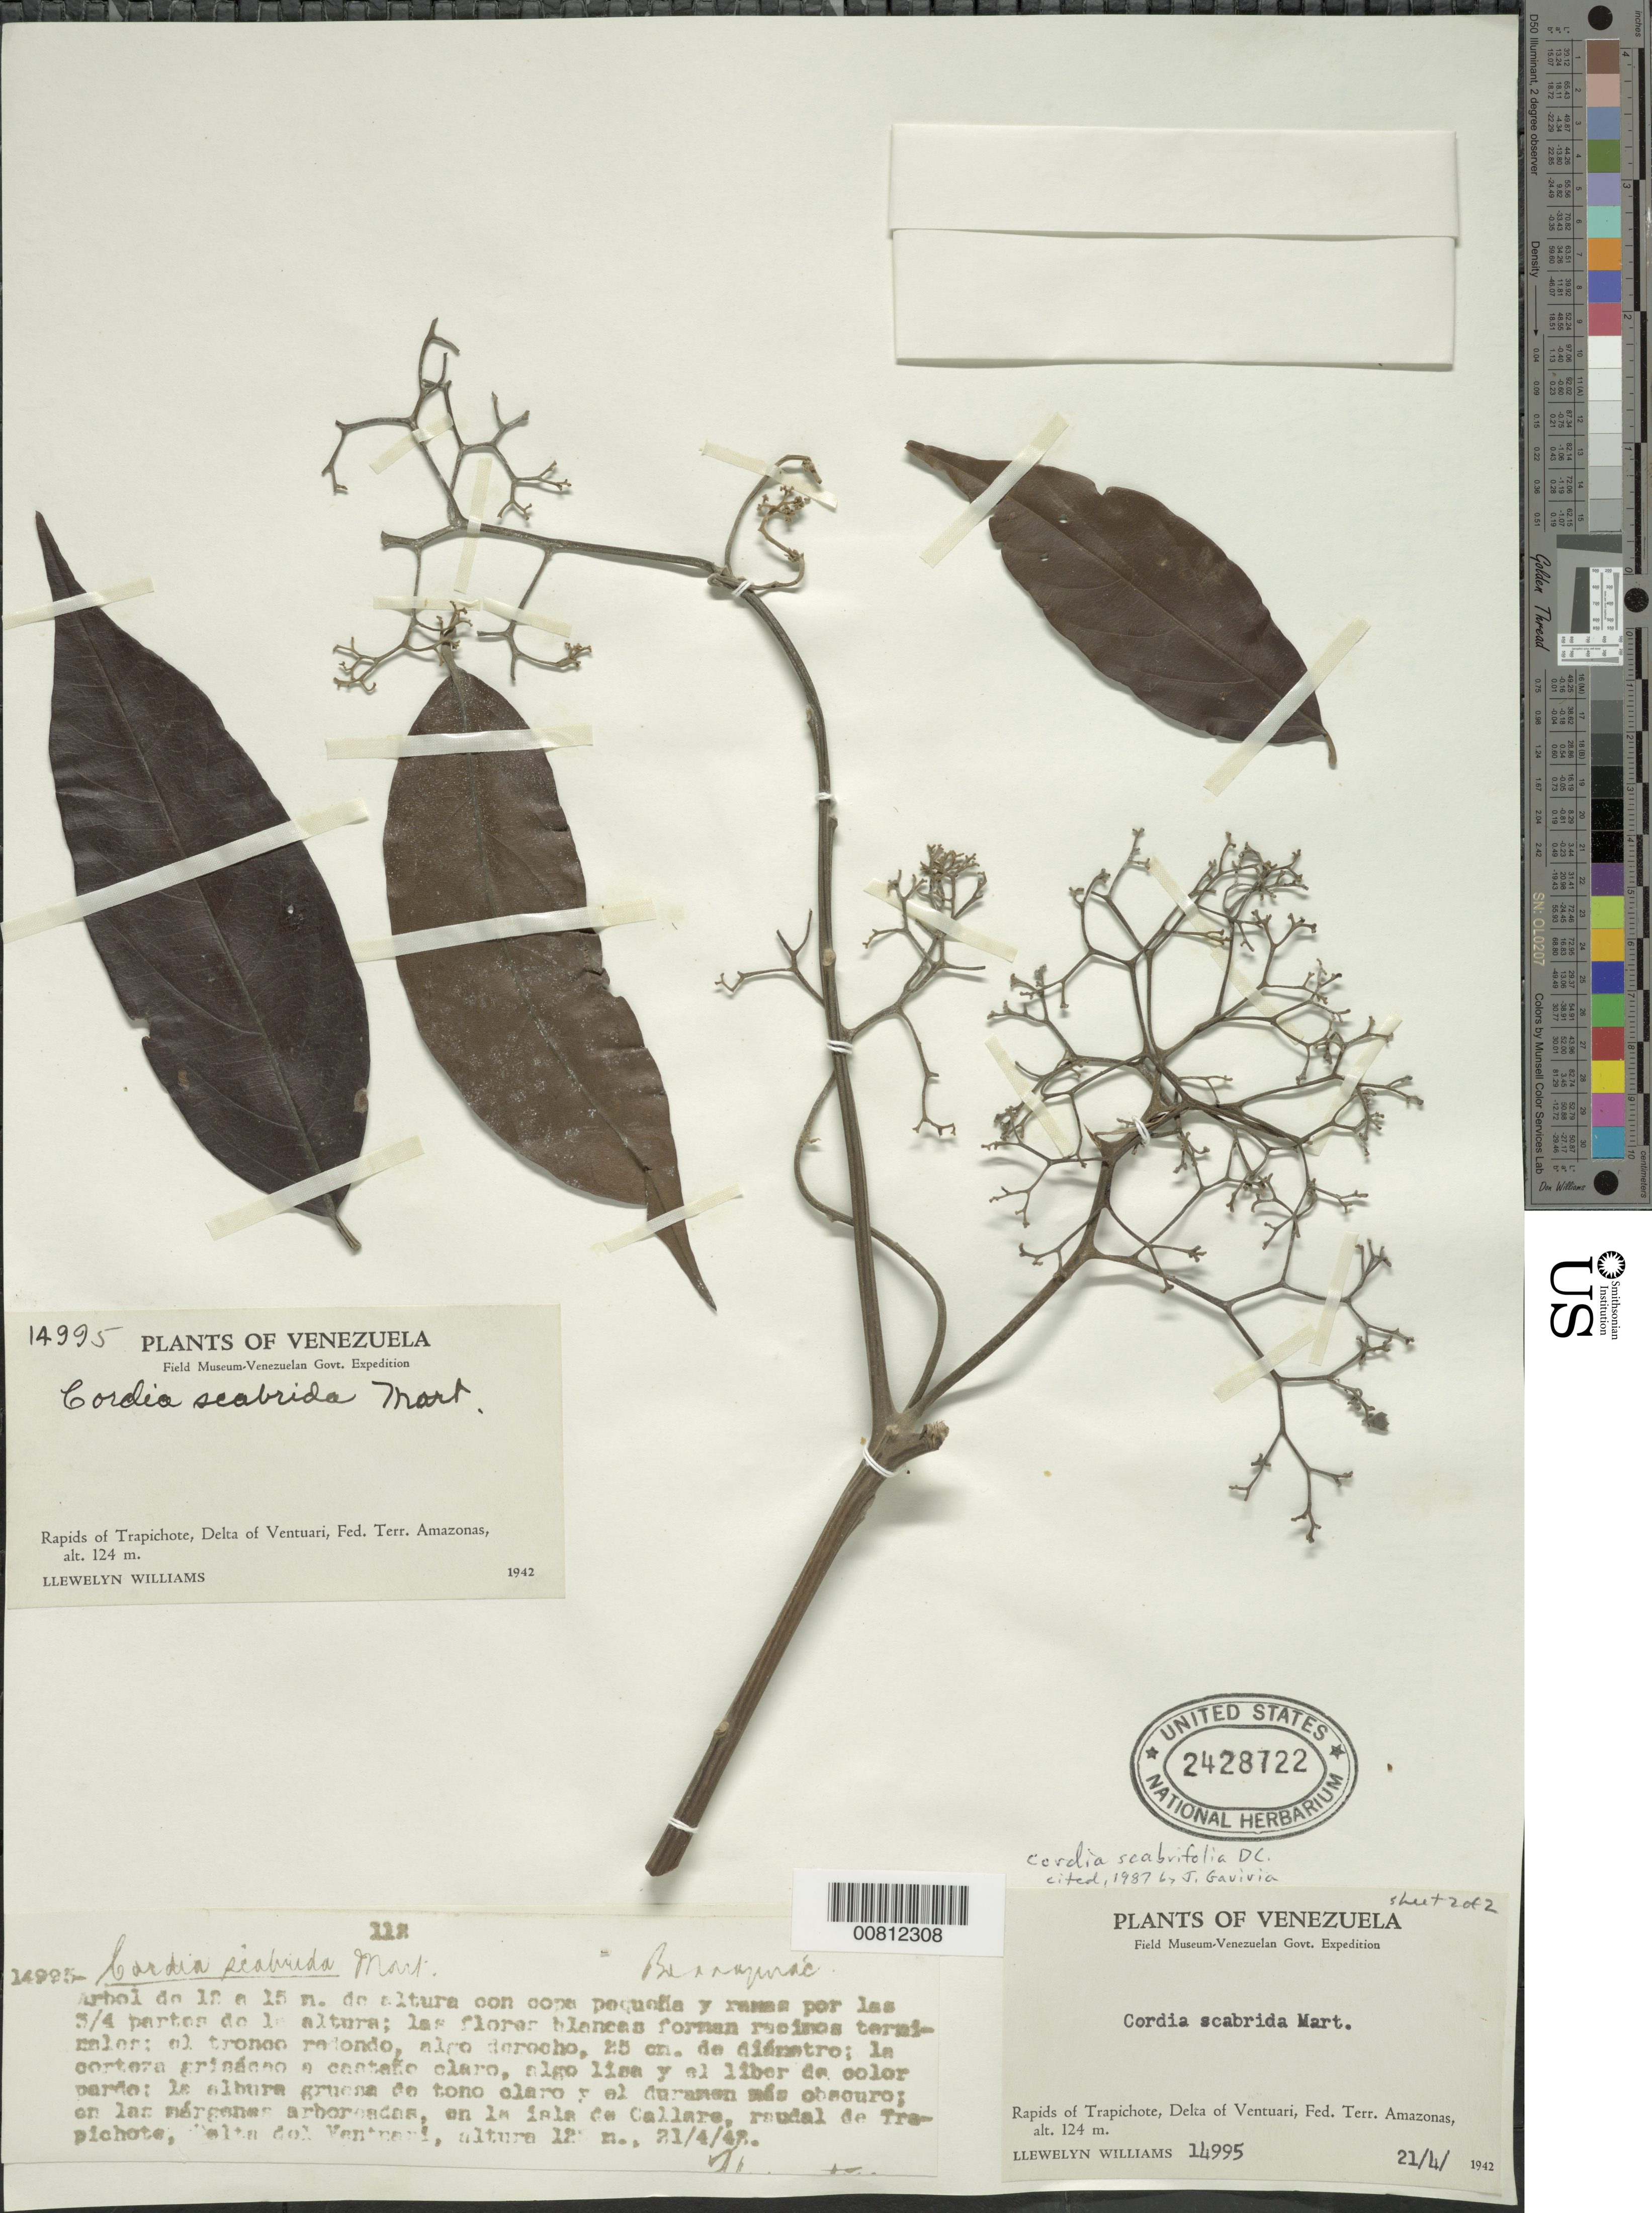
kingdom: Plantae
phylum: Tracheophyta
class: Magnoliopsida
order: Boraginales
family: Cordiaceae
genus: Cordia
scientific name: Cordia scabrifolia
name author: A. DC. in DC.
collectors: Ll. Williams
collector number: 14995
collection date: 1942-04-21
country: Venezuela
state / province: Amazonas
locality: Rapids of Trapichote, Delta of Ventuari, Fed. Terr. Amazonas.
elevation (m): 124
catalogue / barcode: US 2428722